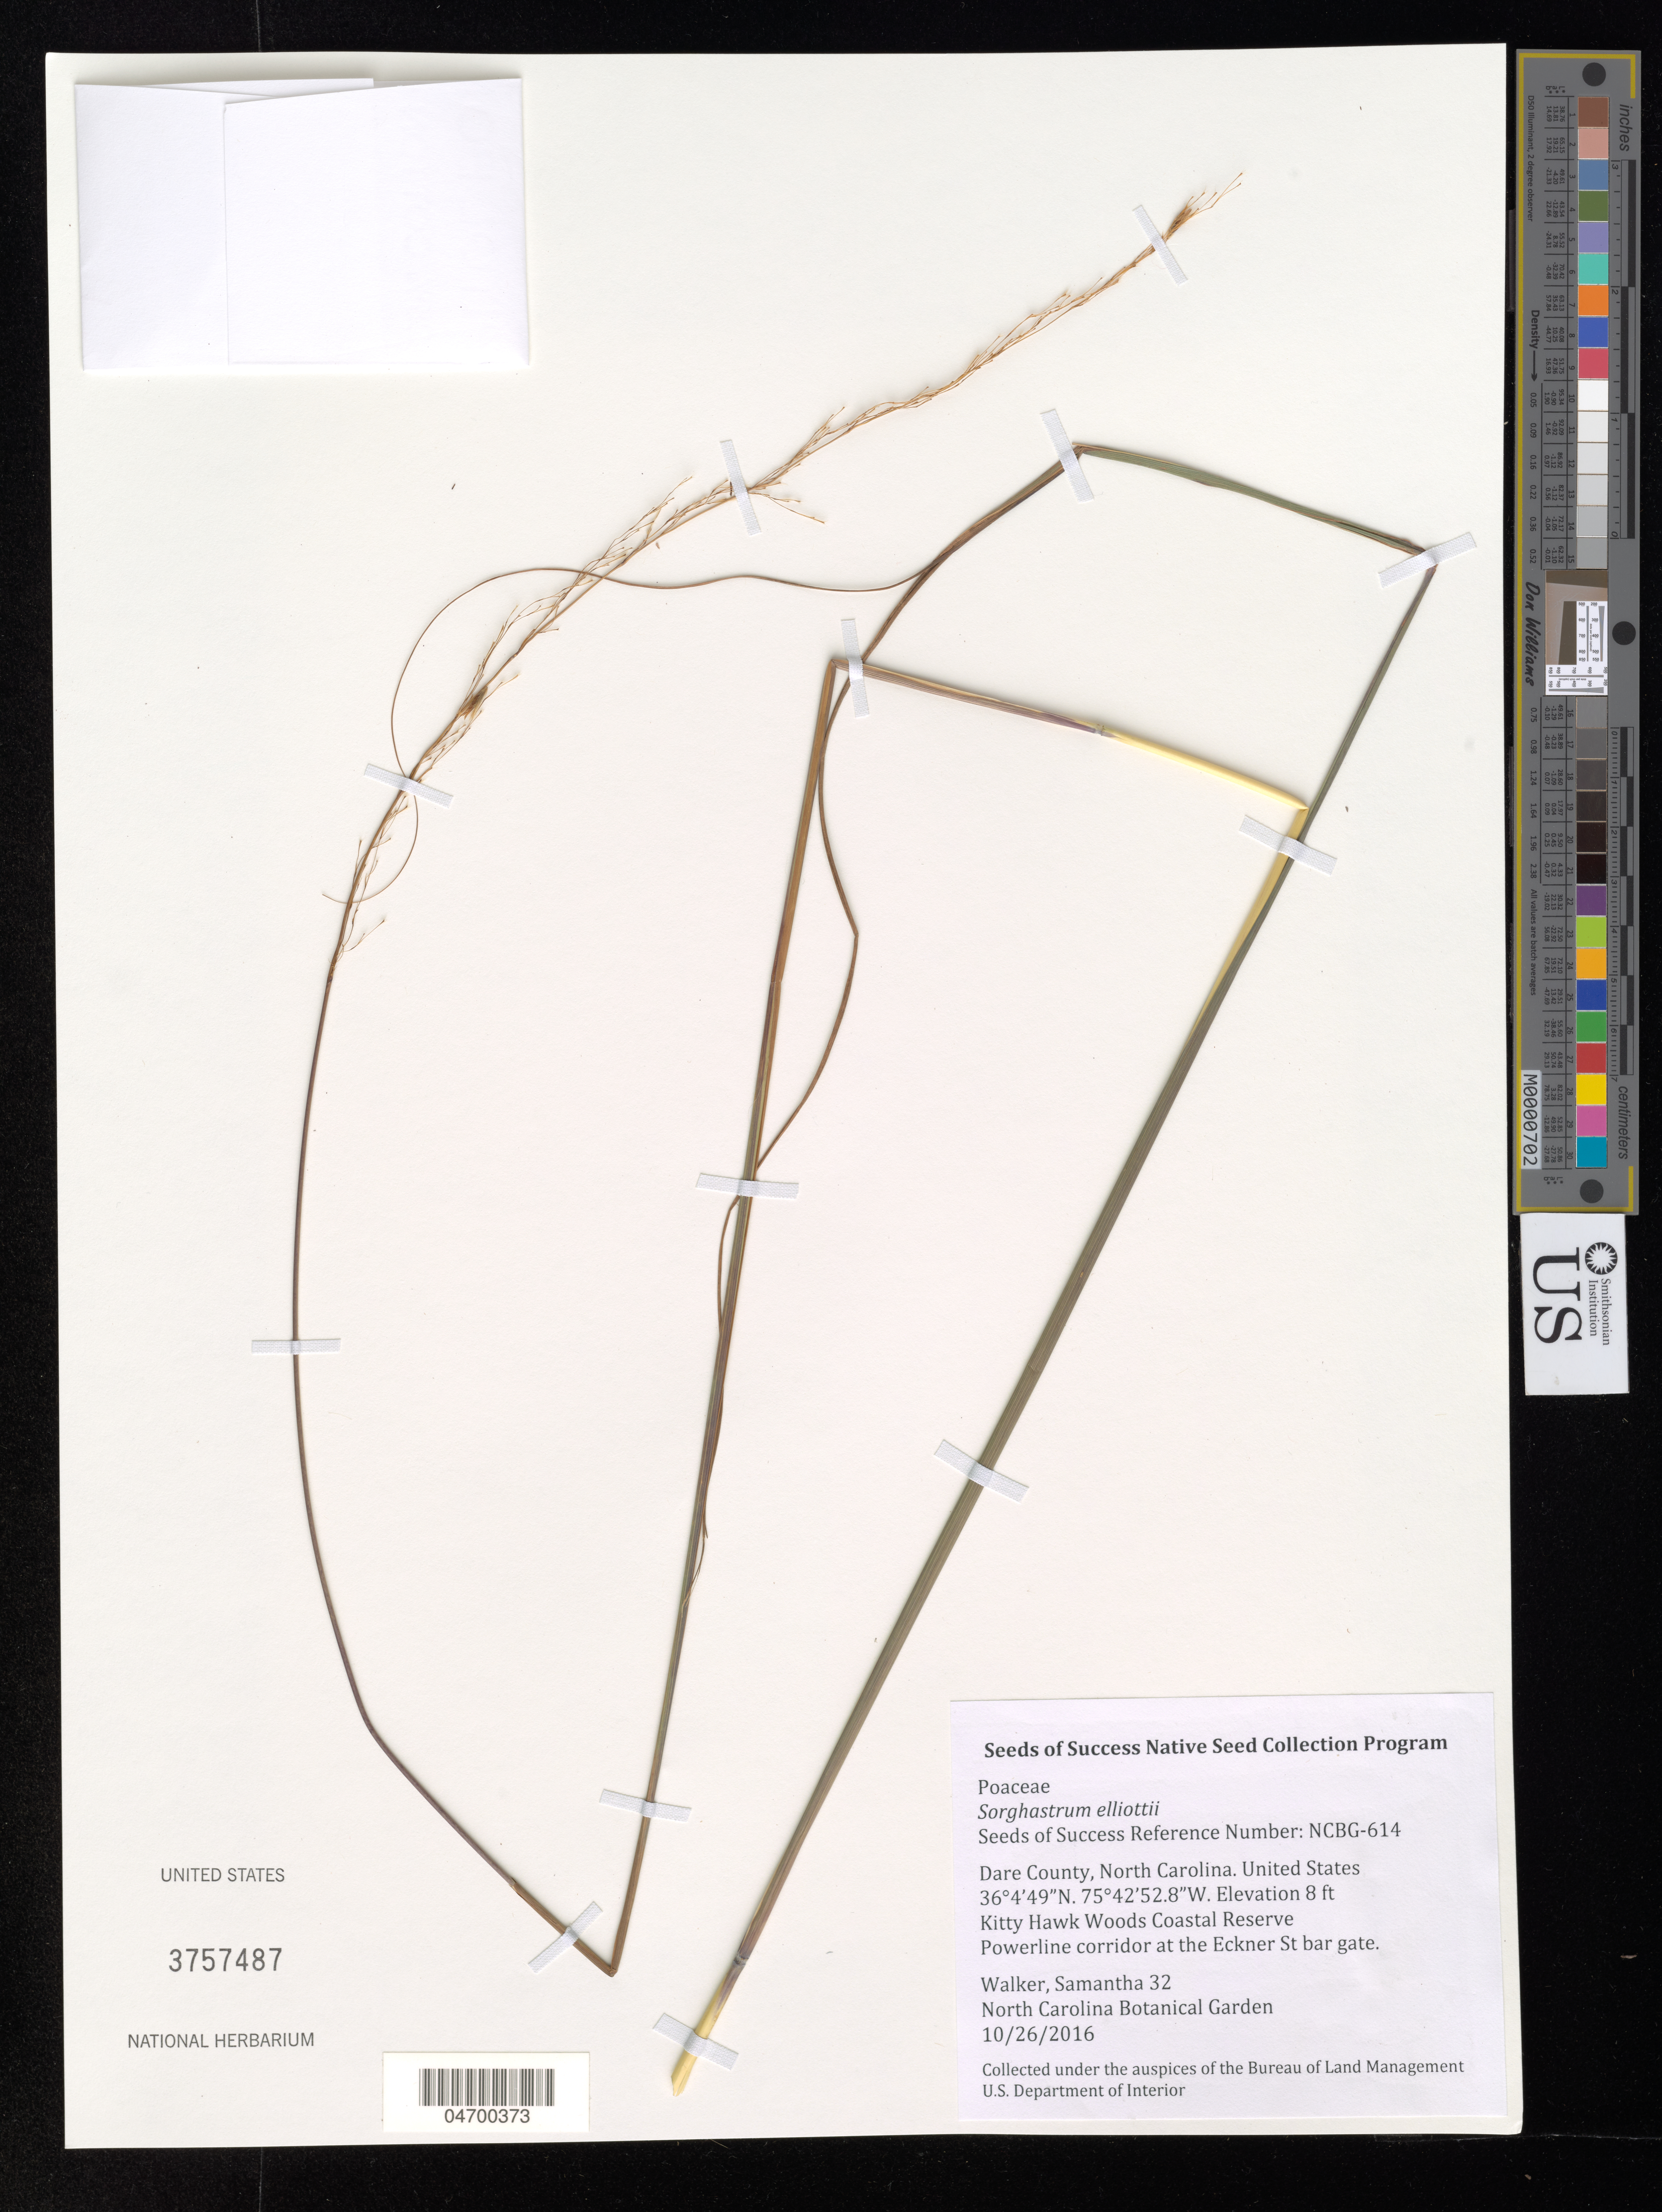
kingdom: Plantae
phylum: Tracheophyta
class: Liliopsida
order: Poales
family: Poaceae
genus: Sorghastrum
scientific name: Sorghastrum elliottii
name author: (C. Mohr) Nash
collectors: S. Walker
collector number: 32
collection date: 2016-10-26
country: United States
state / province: North Carolina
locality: Dare County. Kitty Hawk Woods Coastal Reserve Powerline corridor at the Eckner St bar gate.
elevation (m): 2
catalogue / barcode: US 3757487